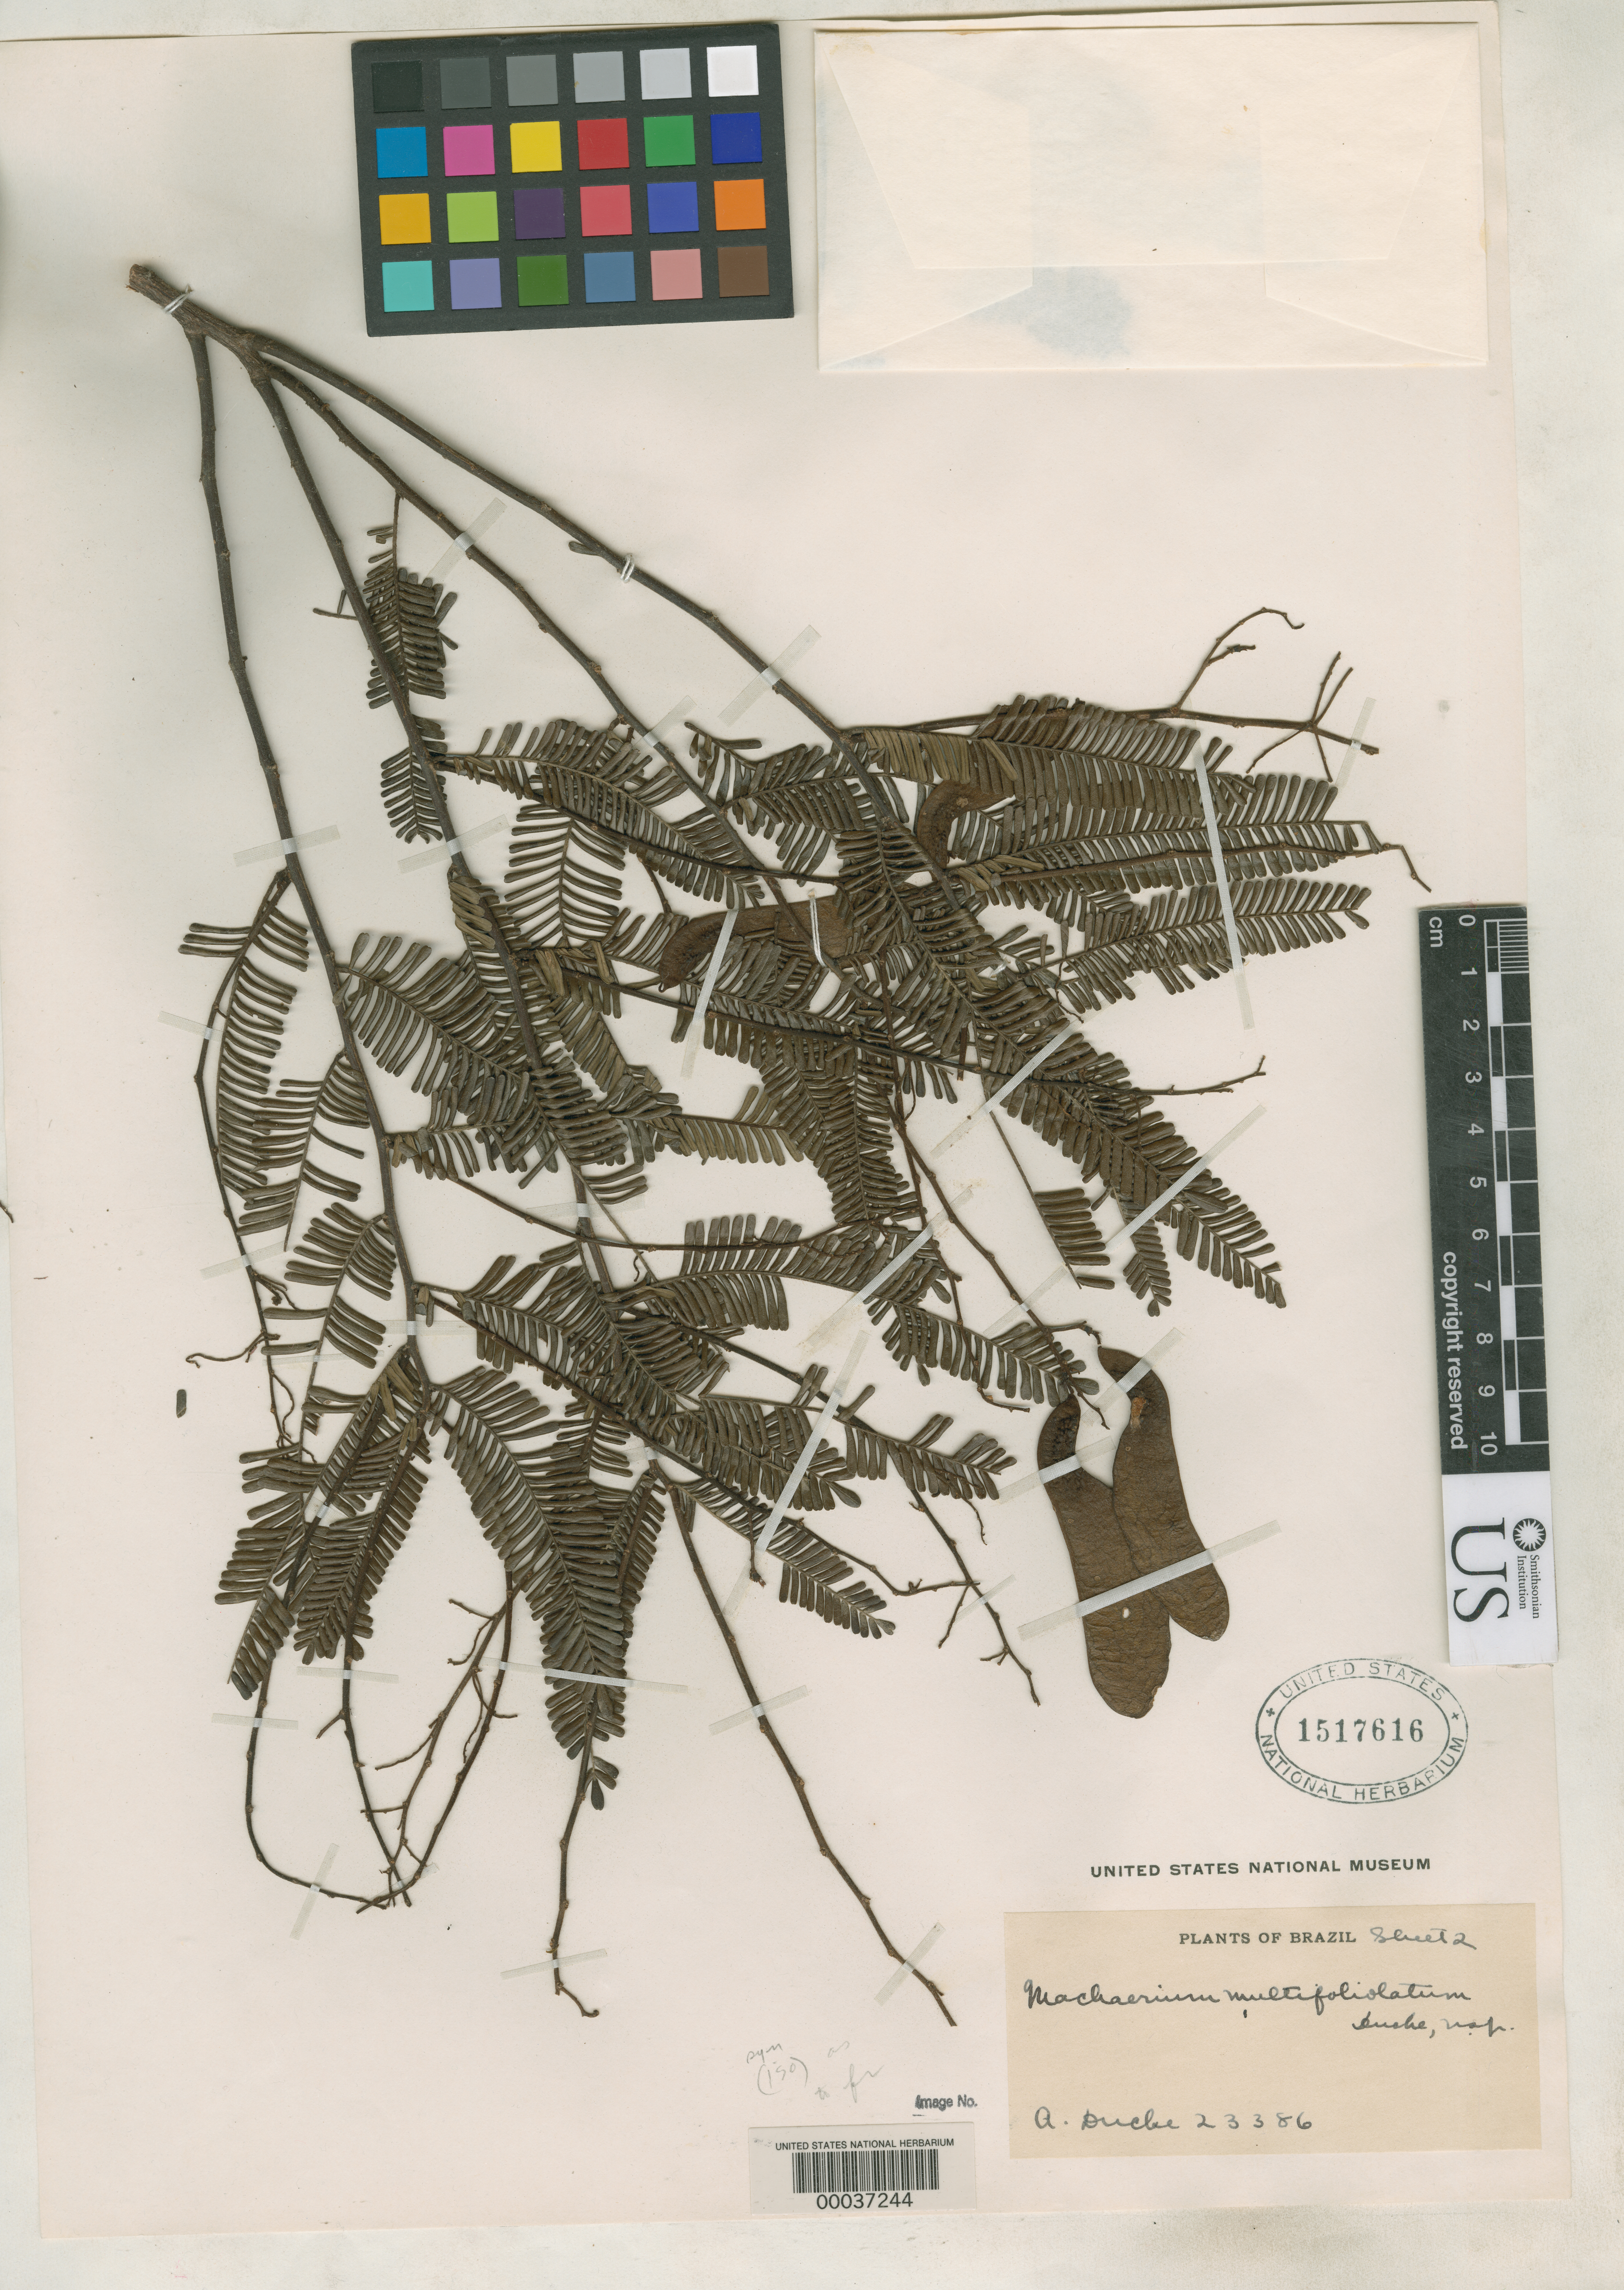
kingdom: Plantae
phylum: Tracheophyta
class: Magnoliopsida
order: Fabales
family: Fabaceae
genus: Machaerium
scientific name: Machaerium multifoliolatum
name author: Hoehne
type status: Type Collection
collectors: A. Ducke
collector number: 23386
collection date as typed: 17 Dec 1929 or 30 Jan 1930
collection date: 1929-12-17 or 1930-01-30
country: Brazil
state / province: Minas Gerais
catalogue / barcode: US 1517616